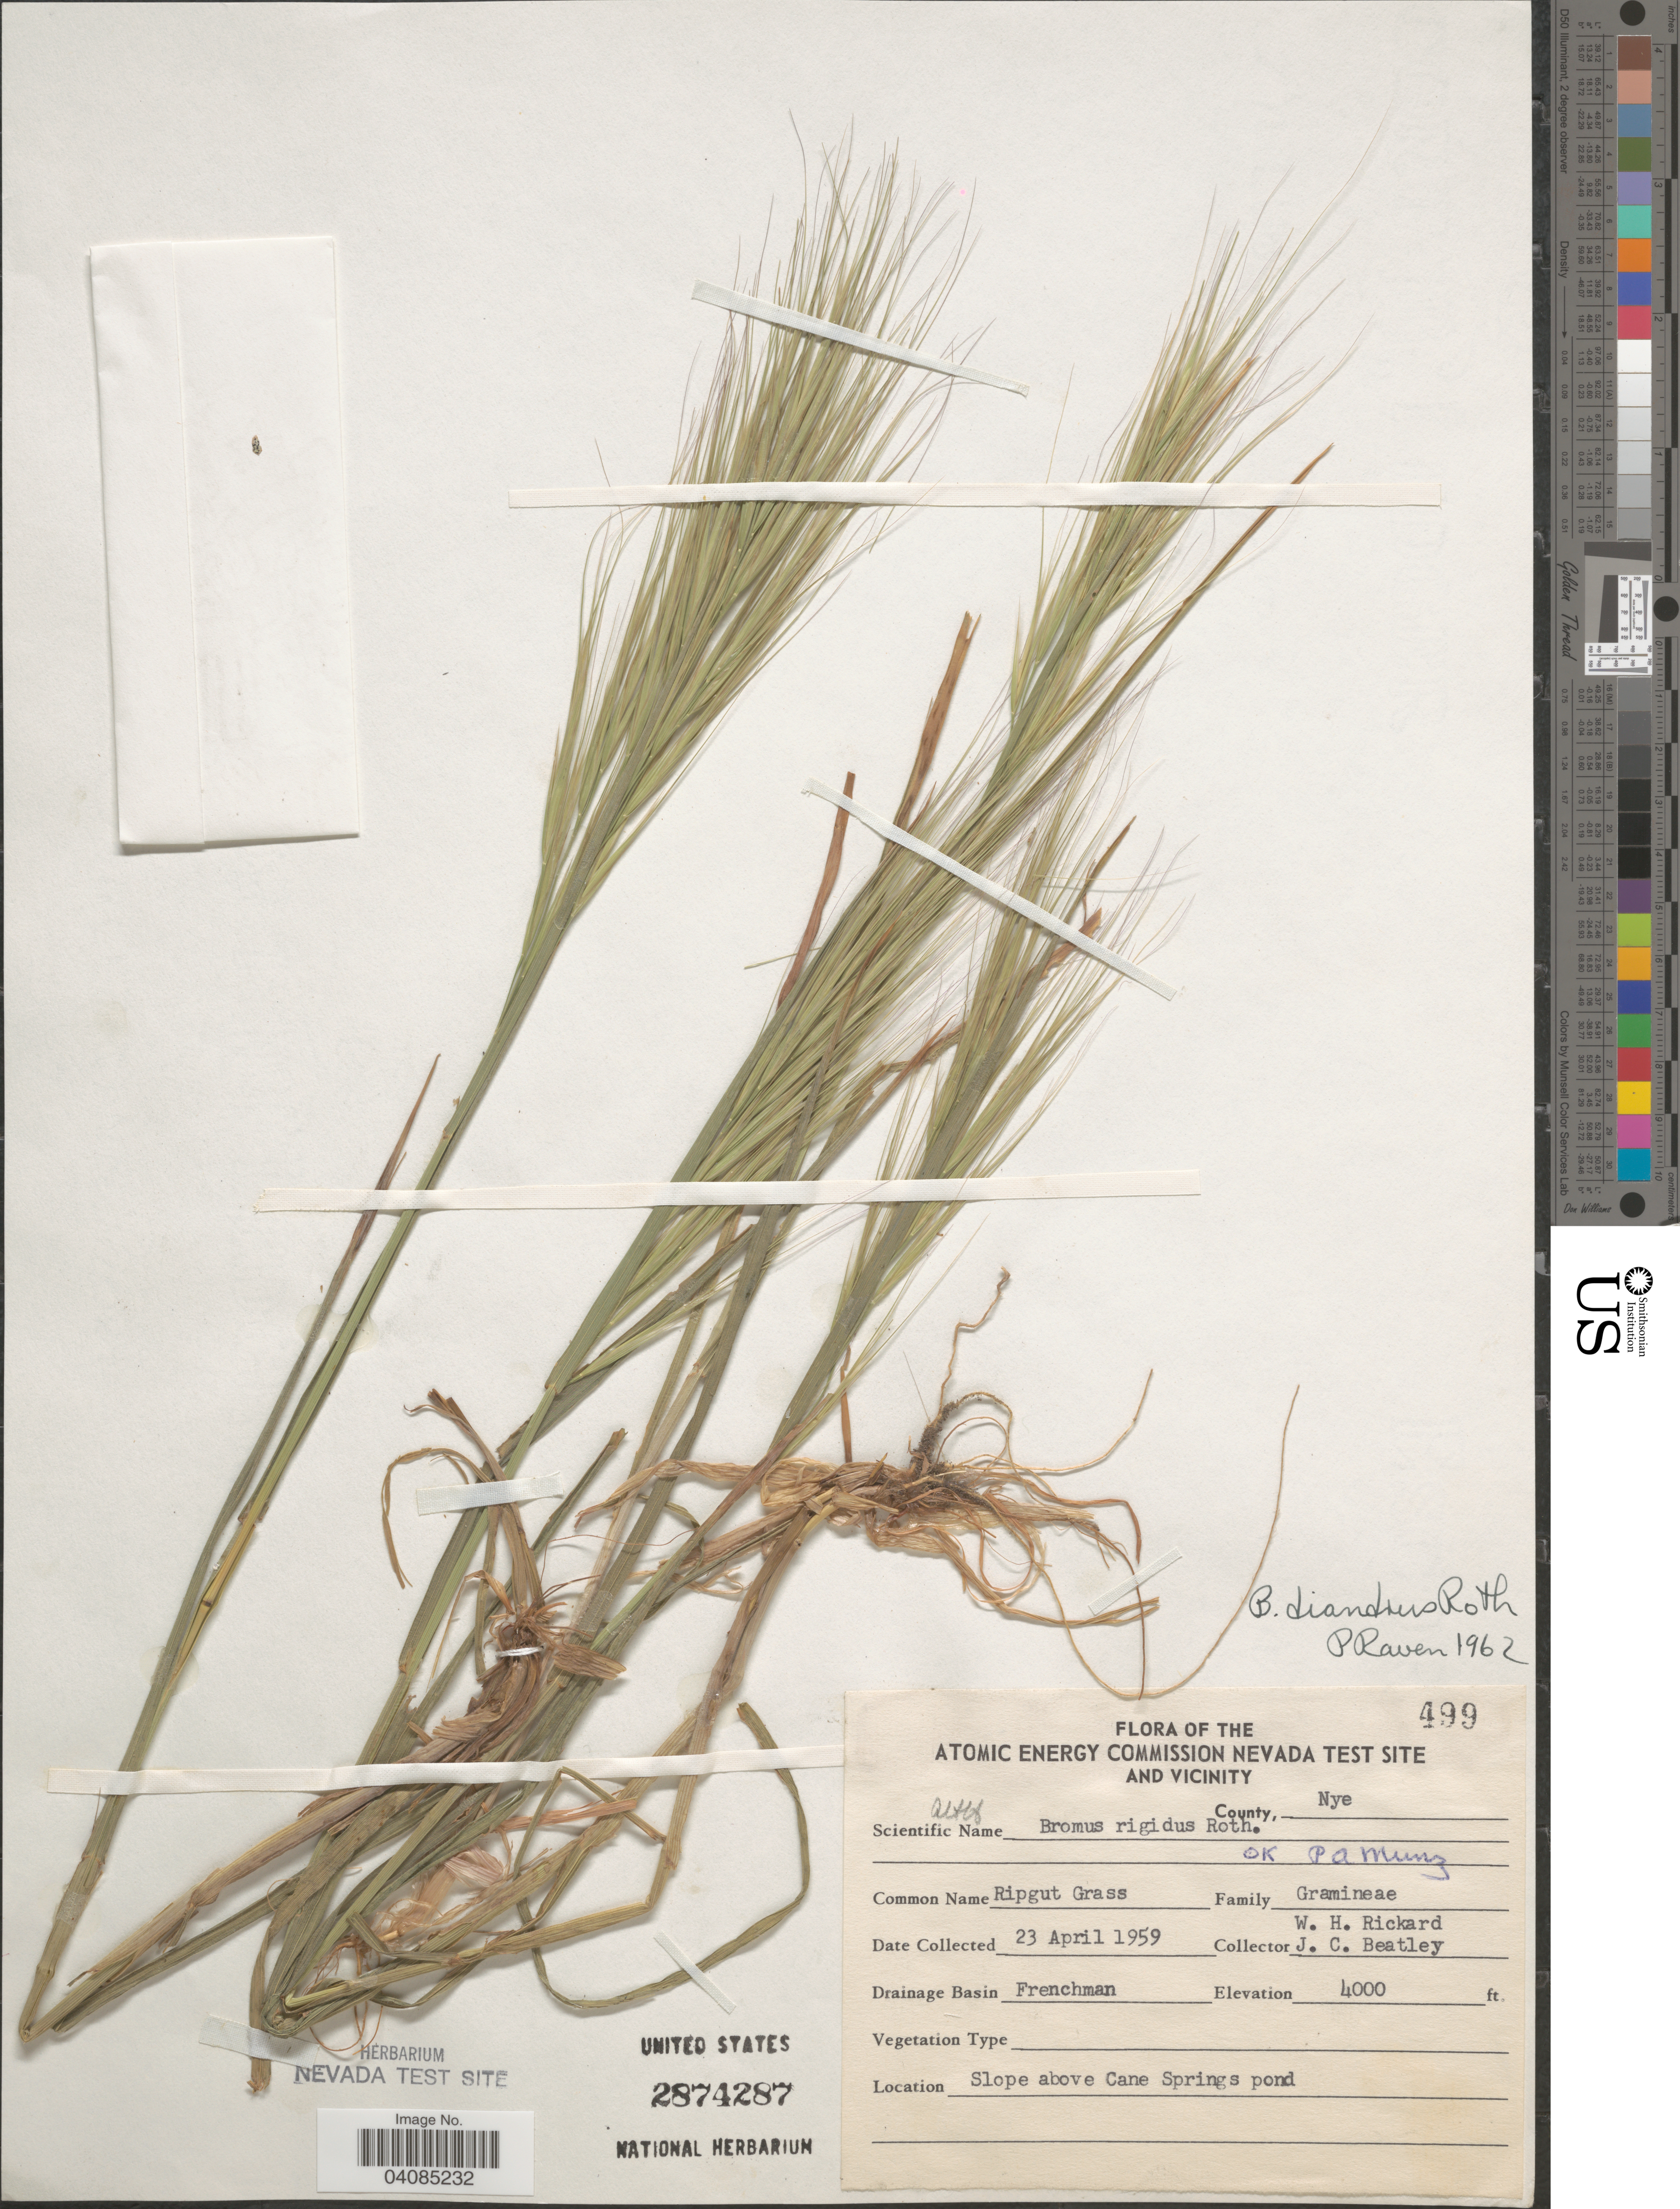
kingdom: Plantae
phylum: Tracheophyta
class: Liliopsida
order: Poales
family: Poaceae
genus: Bromus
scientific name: Bromus rigidus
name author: Roth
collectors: W. Rickard & J. C. Beatley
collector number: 499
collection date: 1959-04-23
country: United States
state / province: Nevada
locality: The Atomic Energy Commission Nevada Test Site and Vicinity. County, Nye. Drainage Basin Frenchman. Slope above Cane Springs pond.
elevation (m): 1219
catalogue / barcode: US 2874287